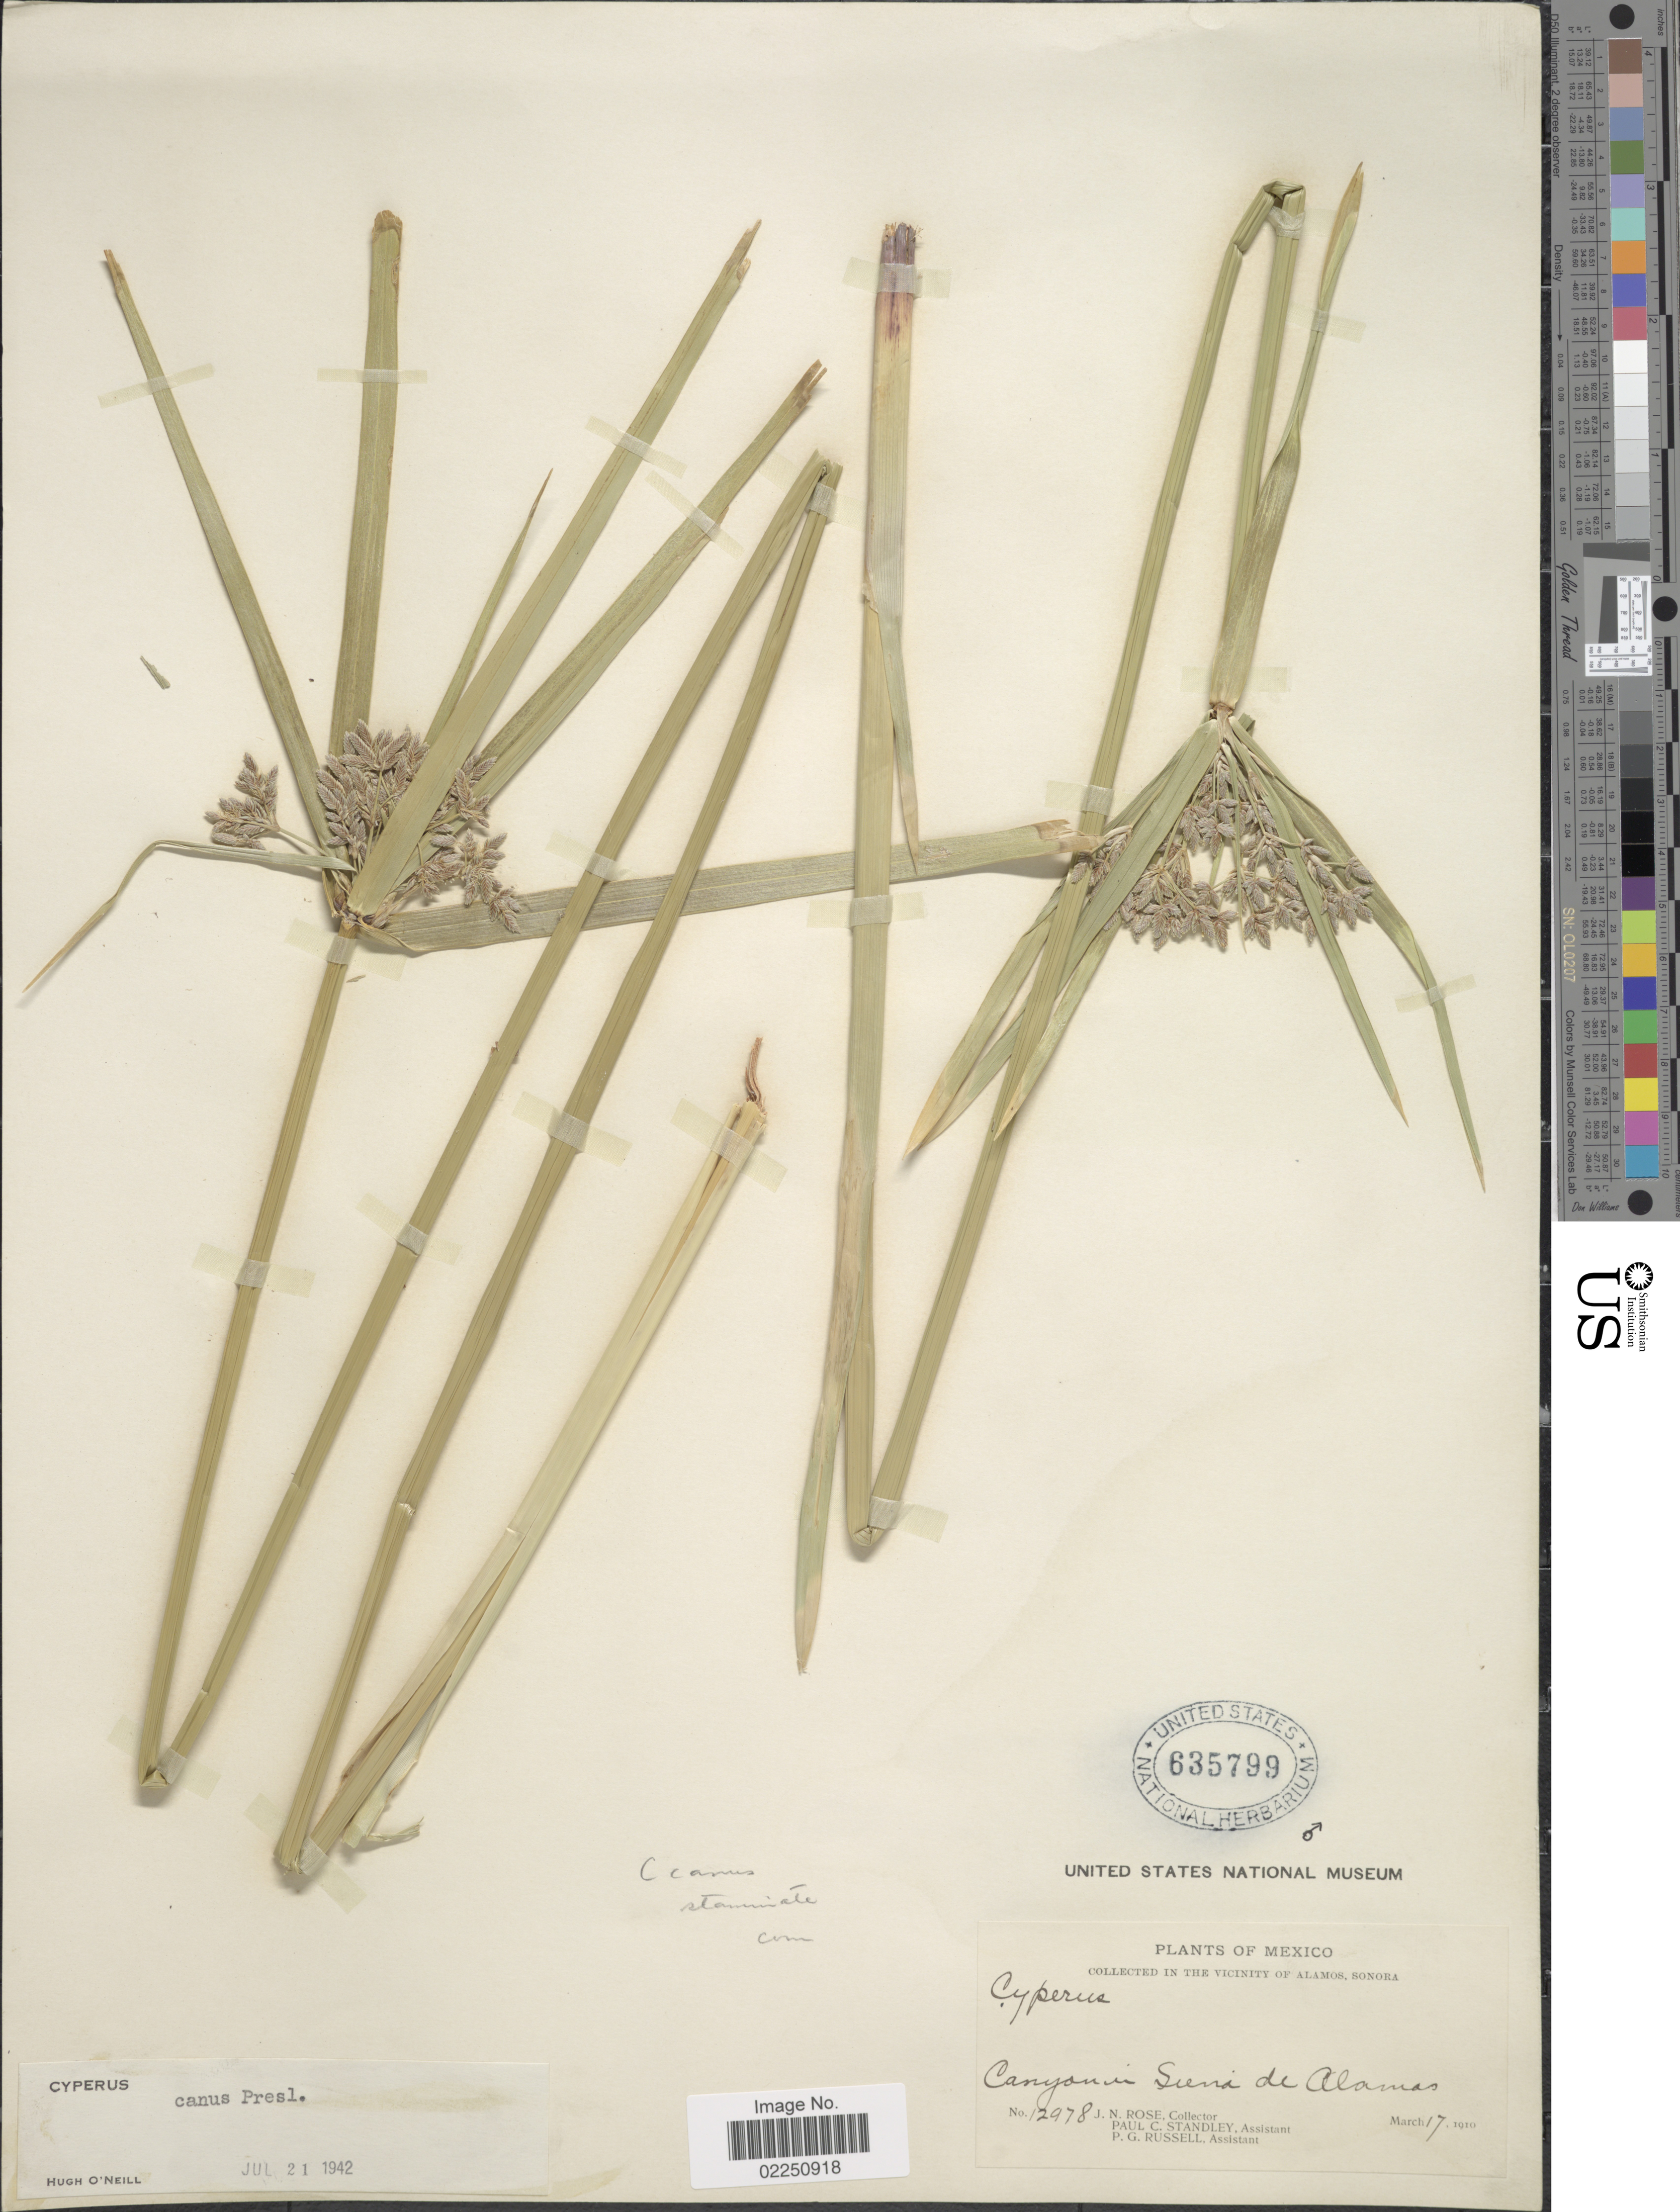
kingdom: Plantae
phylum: Tracheophyta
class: Liliopsida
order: Poales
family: Cyperaceae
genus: Cyperus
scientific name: Cyperus canus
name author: J. Presl & C. Presl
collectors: J. N. Rose, P. C. Standley & P. G. Russell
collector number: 12978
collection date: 1910-03-17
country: Mexico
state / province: Sonora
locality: Vicinity of Alamos, Canyon in Sierra de Alamas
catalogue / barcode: US 635799